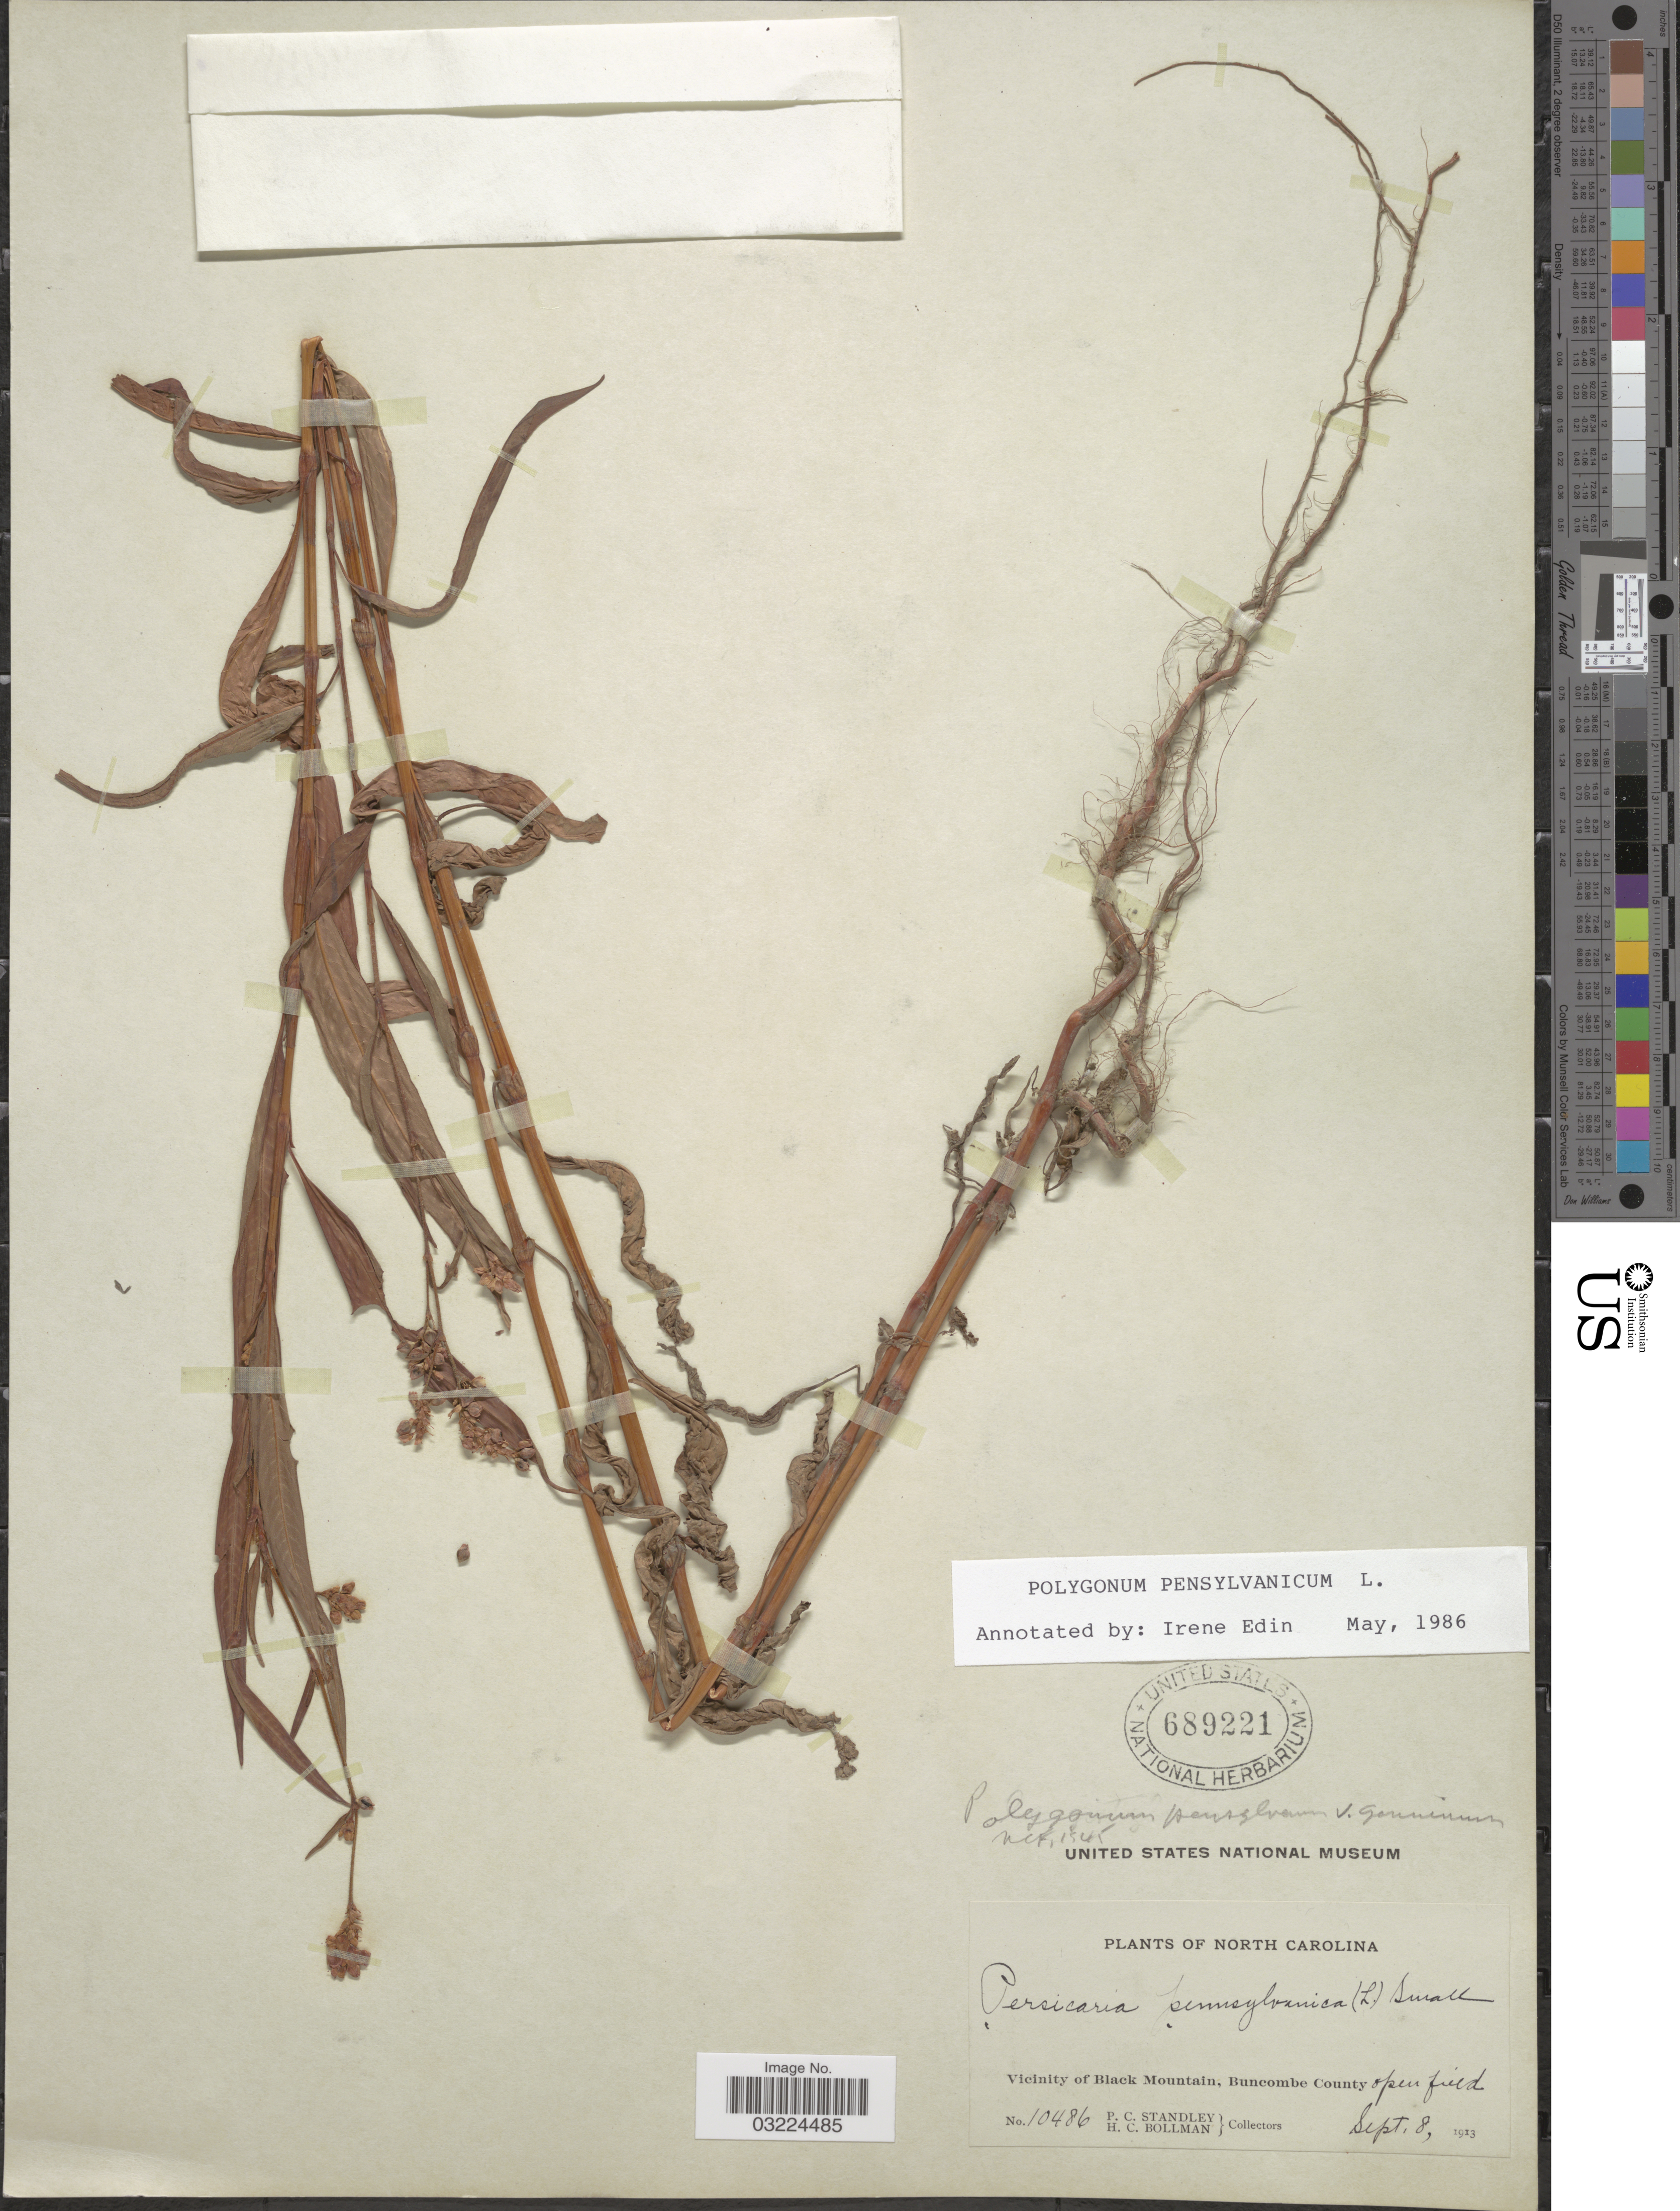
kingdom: Plantae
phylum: Tracheophyta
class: Magnoliopsida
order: Caryophyllales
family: Polygonaceae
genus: Persicaria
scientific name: Persicaria pensylvanica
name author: (L.) M. Gómez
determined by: Atha, D. E.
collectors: P. C. Standley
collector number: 10486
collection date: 1913-09-08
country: United States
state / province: North Carolina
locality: Vicinity of Black Mountain, Buncombe County.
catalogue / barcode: US 689221